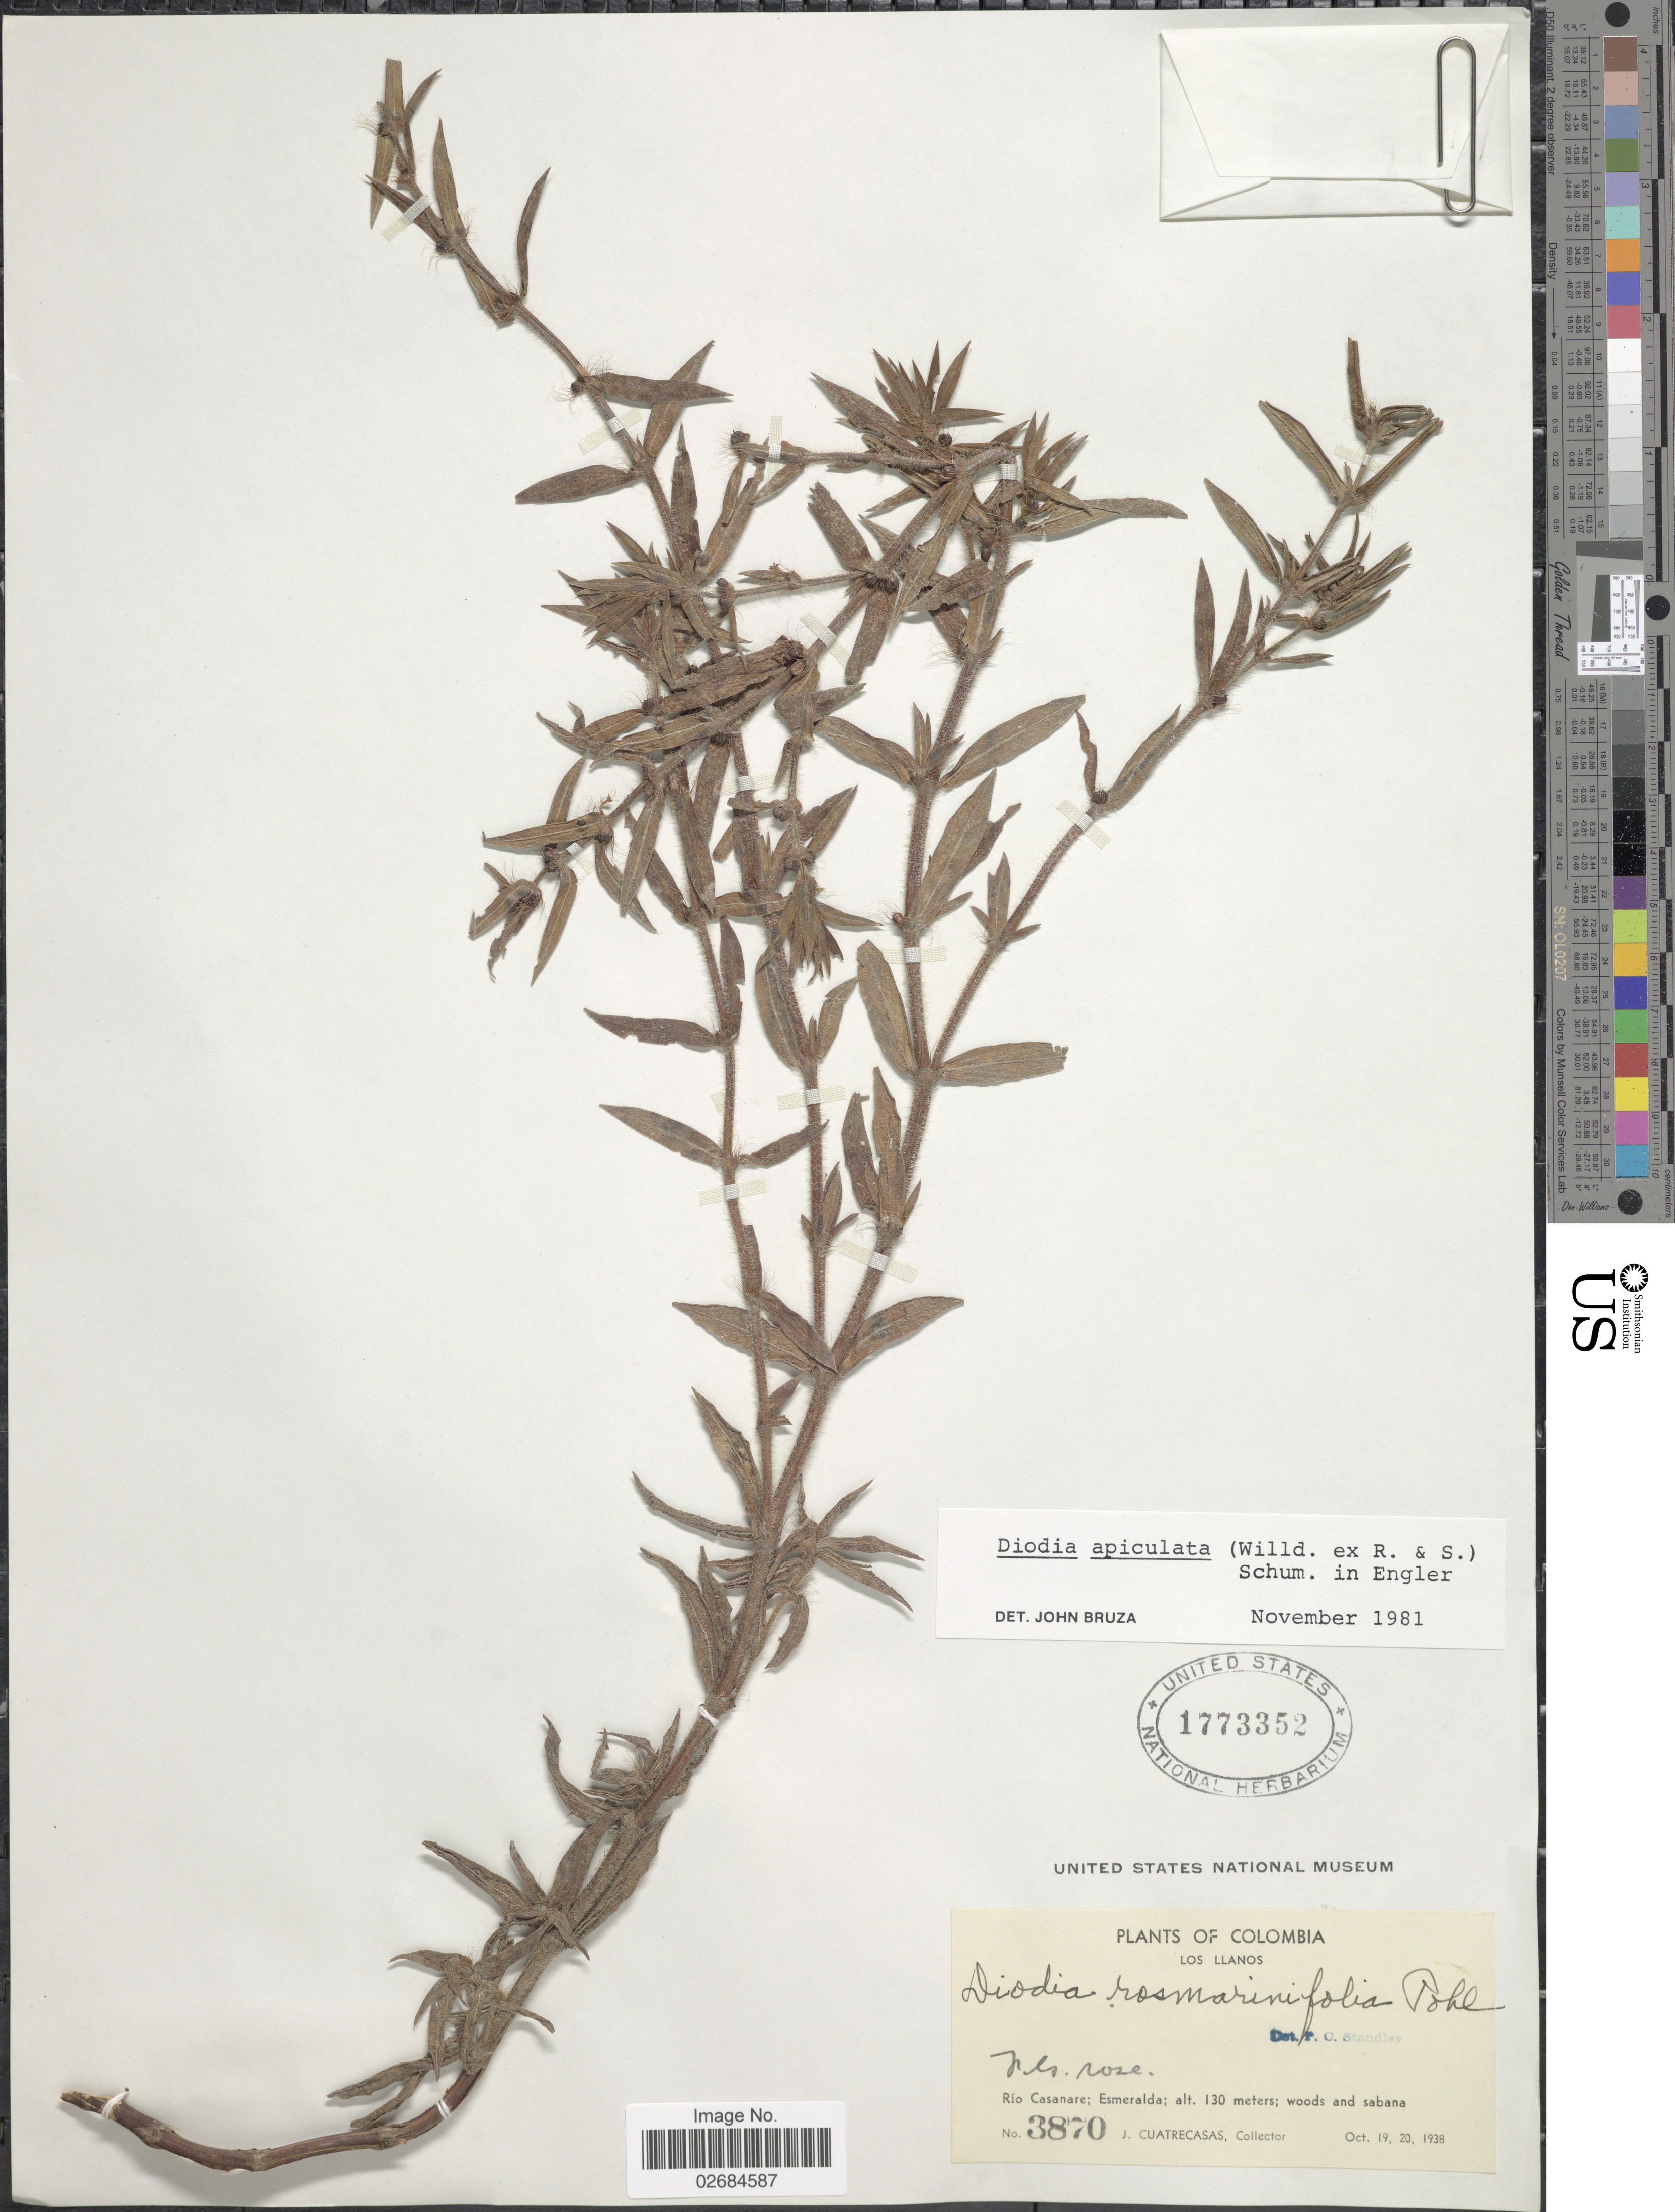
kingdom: Plantae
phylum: Tracheophyta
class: Magnoliopsida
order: Gentianales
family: Rubiaceae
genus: Diodia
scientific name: Diodia apiculata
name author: (Willd. ex Roem. & Schult.) K. Schum.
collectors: J. Cuatrecasas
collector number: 3870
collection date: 1938-10-19/1938-10-20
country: Colombia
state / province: Casanare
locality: Los Llanos. Río Casanare; Esmeralda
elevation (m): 130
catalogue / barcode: US 1773352